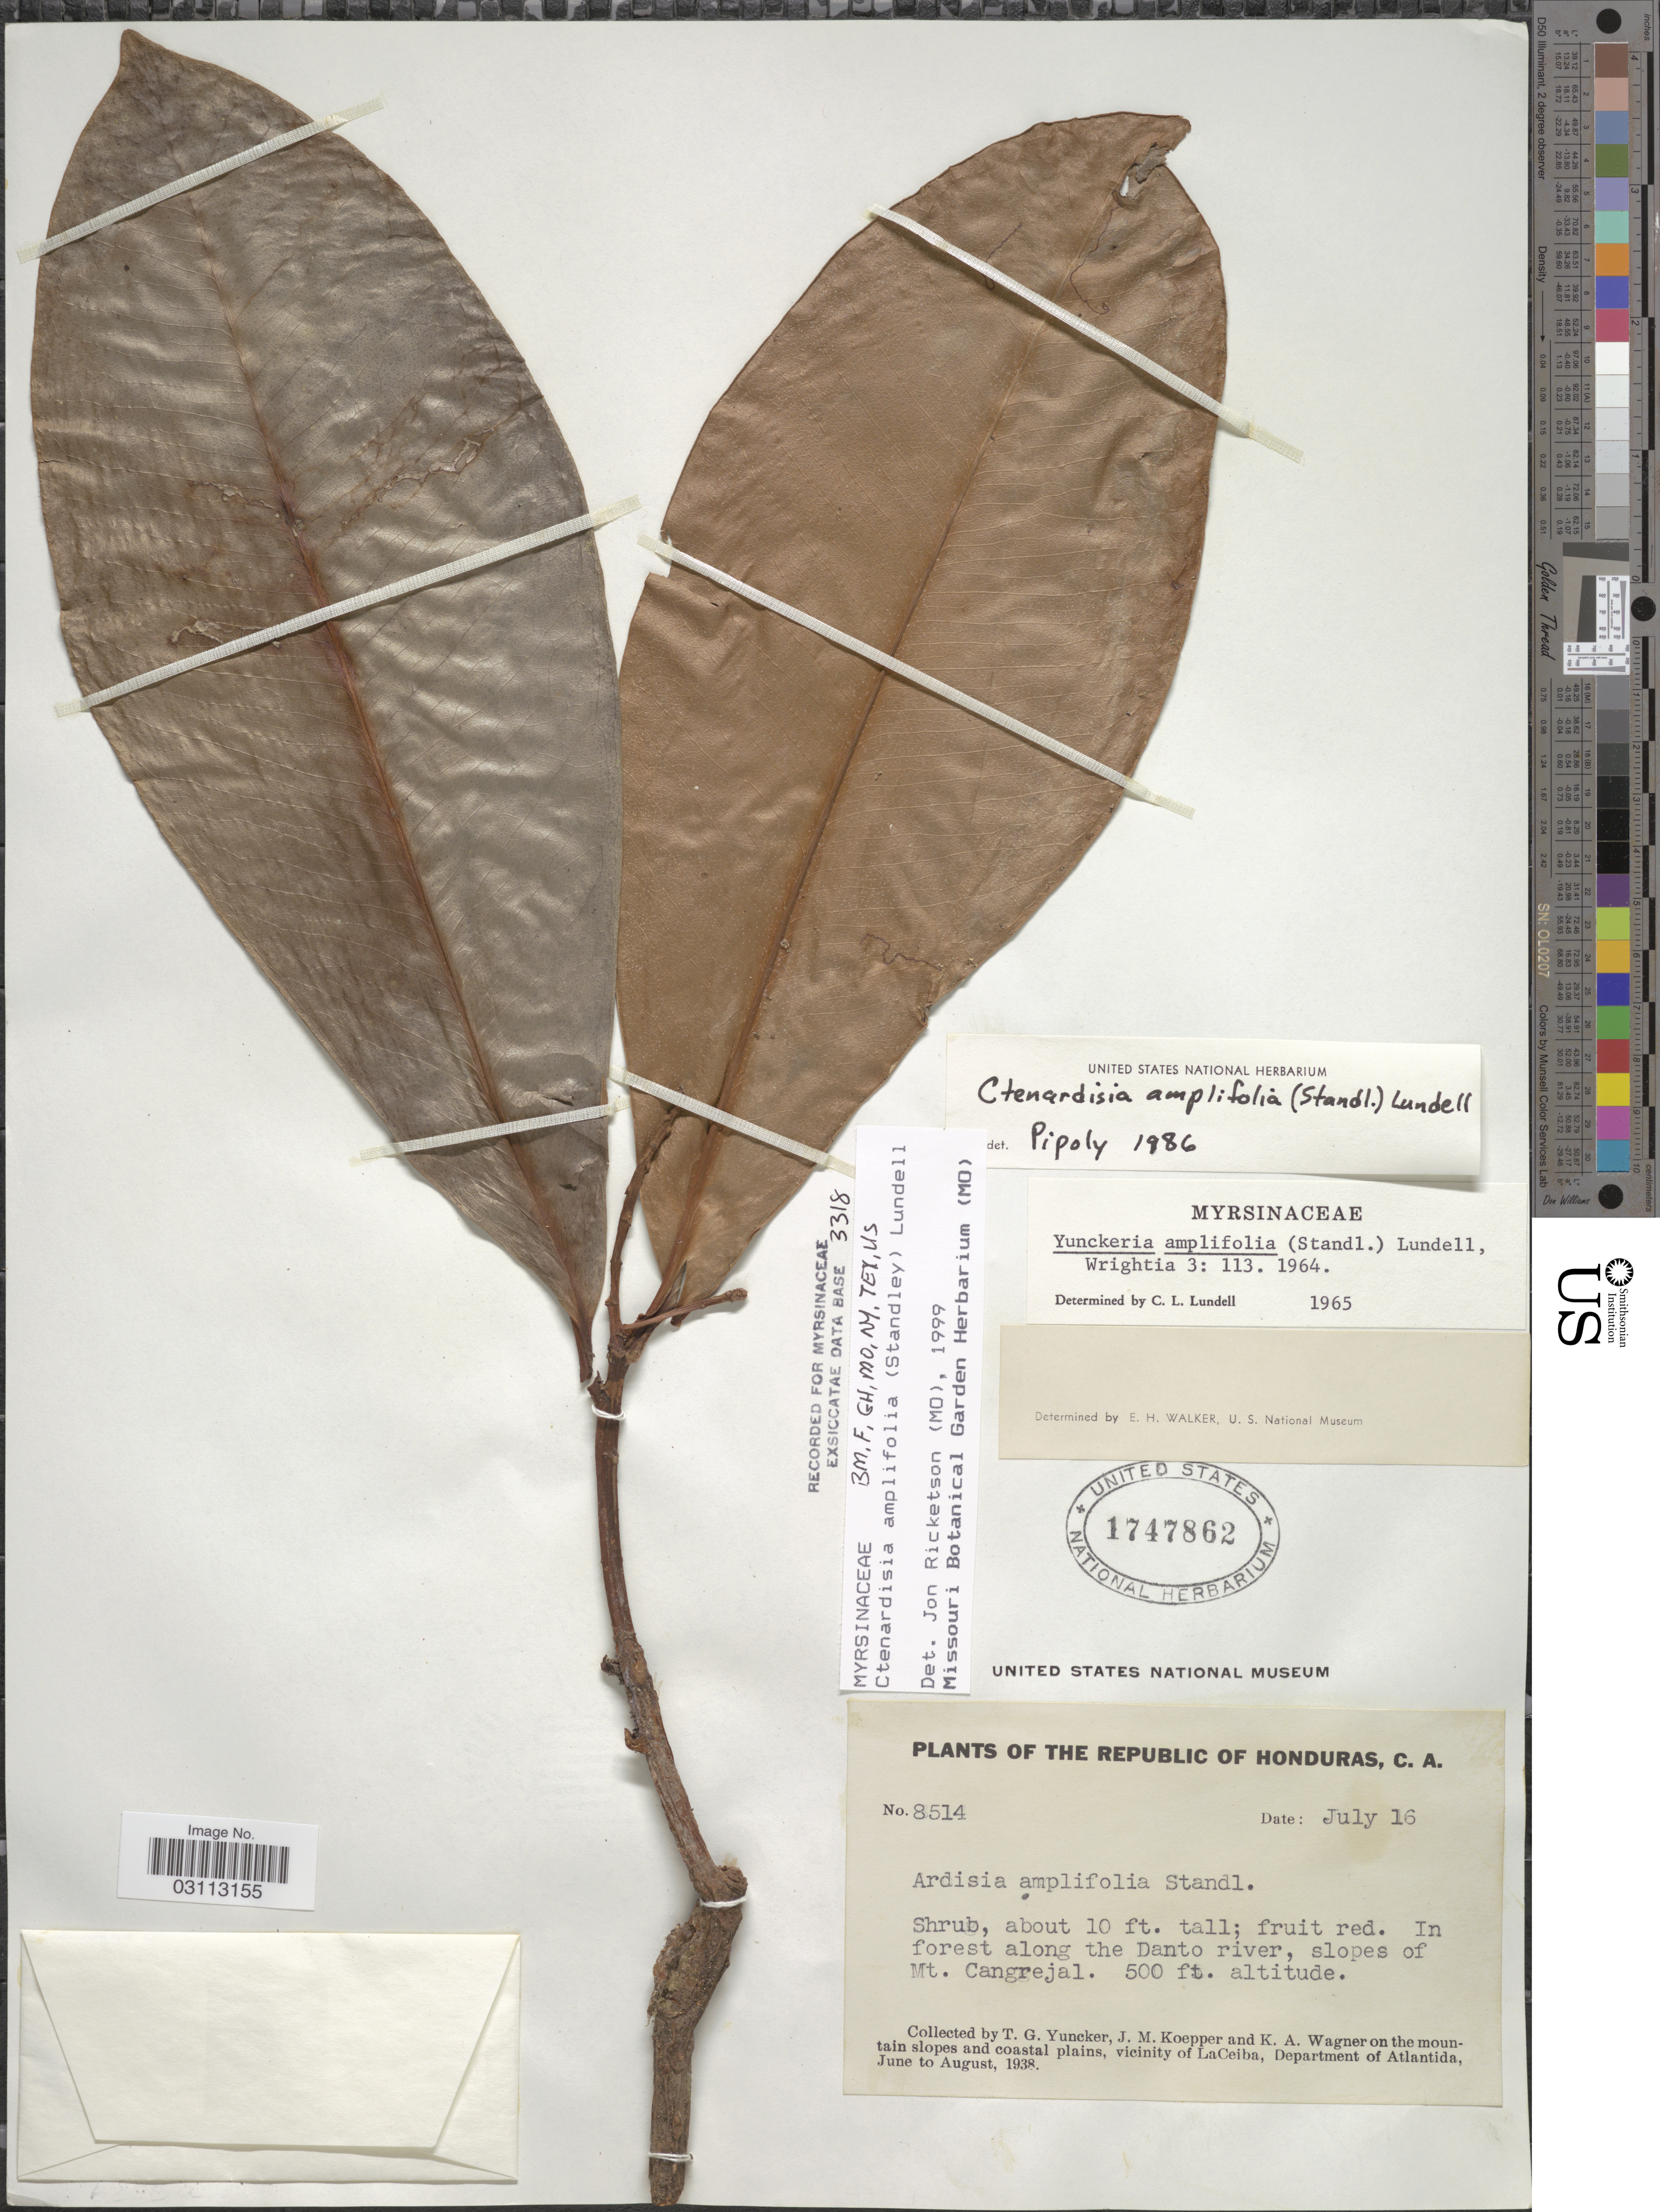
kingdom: Plantae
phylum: Tracheophyta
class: Magnoliopsida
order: Ericales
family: Primulaceae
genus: Ctenardisia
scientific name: Ctenardisia amplifolia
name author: (Standl.) Lundell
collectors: T. G. Yuncker, J. M. Koepper & K. A. Wagner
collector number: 8514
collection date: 1938-07-16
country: Honduras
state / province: Atlántida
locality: On the mountain slopes and coastal plains, vicinity of LaCeiba, Department of Atlantida. In forest along the Danto river, slopes of Mt. Cangrejal.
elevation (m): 152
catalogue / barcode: US 1747862